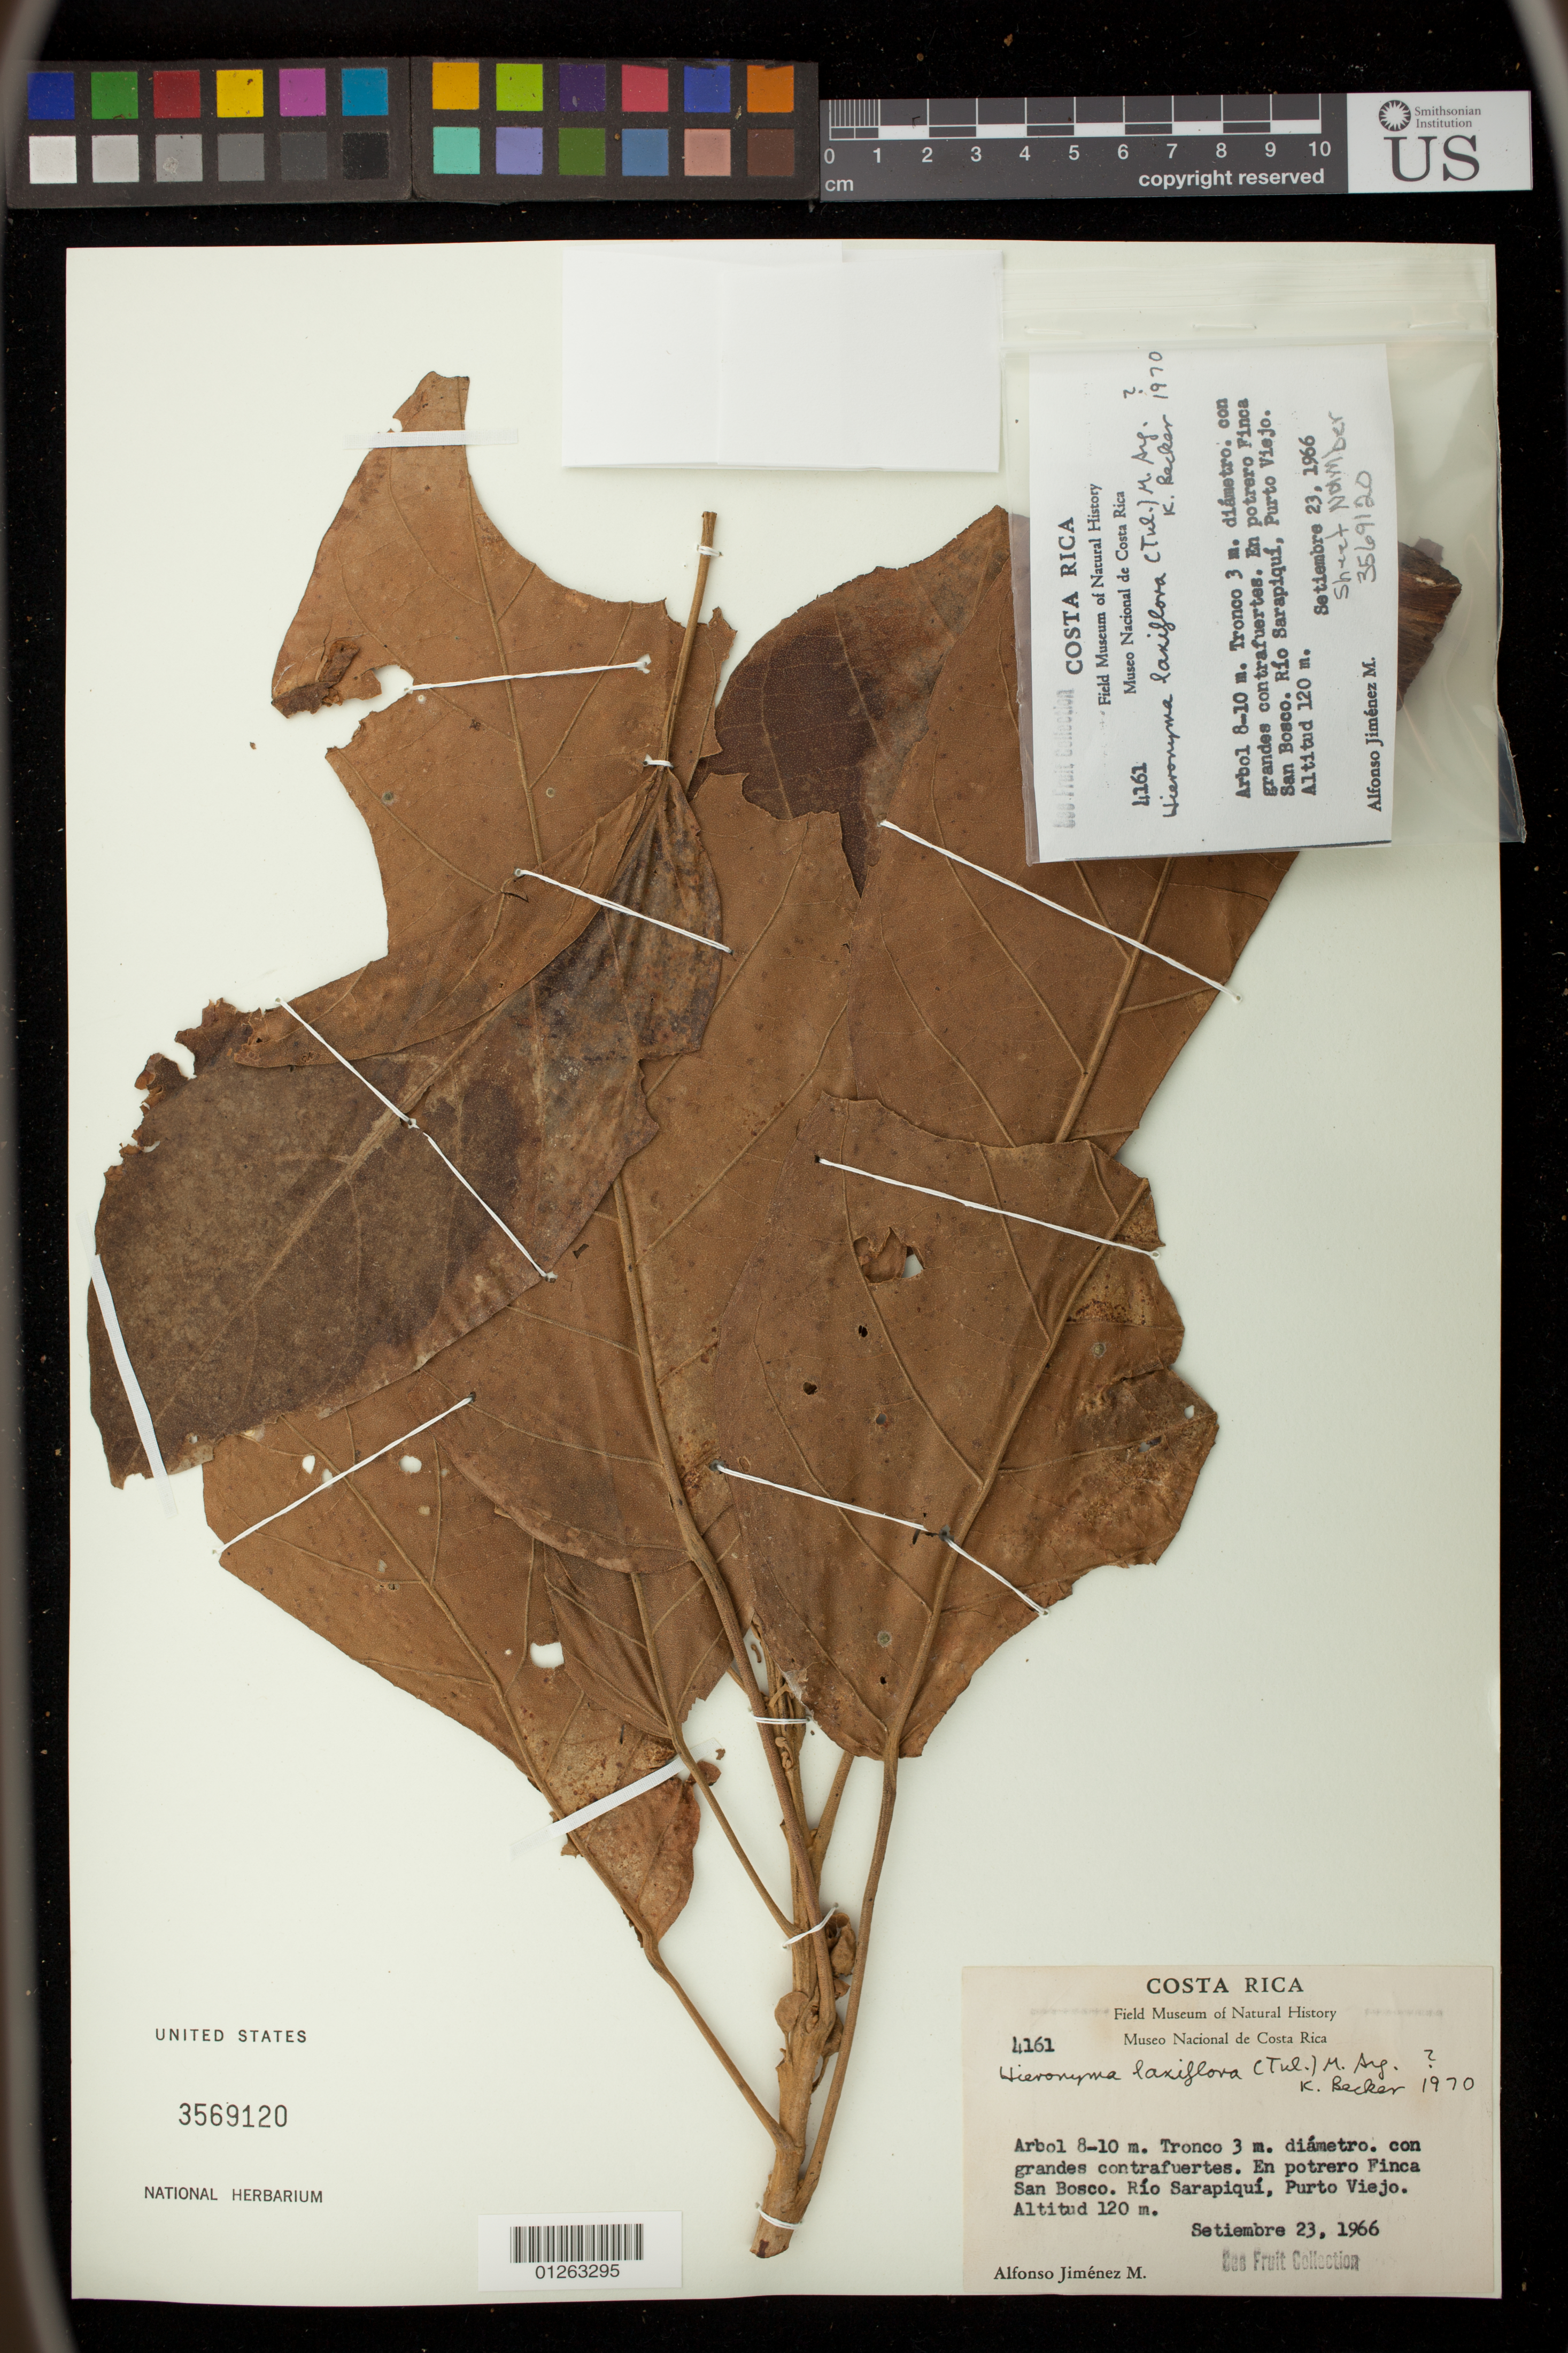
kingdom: Plantae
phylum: Tracheophyta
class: Magnoliopsida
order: Malpighiales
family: Phyllanthaceae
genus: Hieronyma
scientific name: Hieronyma laxiflora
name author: (Tul.) Müll. Arg.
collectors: A. Jimenez M.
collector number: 4161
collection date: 1966-09-23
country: Costa Rica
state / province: San José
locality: En potrero Finca San Bosco. Rio Sarapiqui, Purto Viejo.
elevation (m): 129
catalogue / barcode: US 3569120